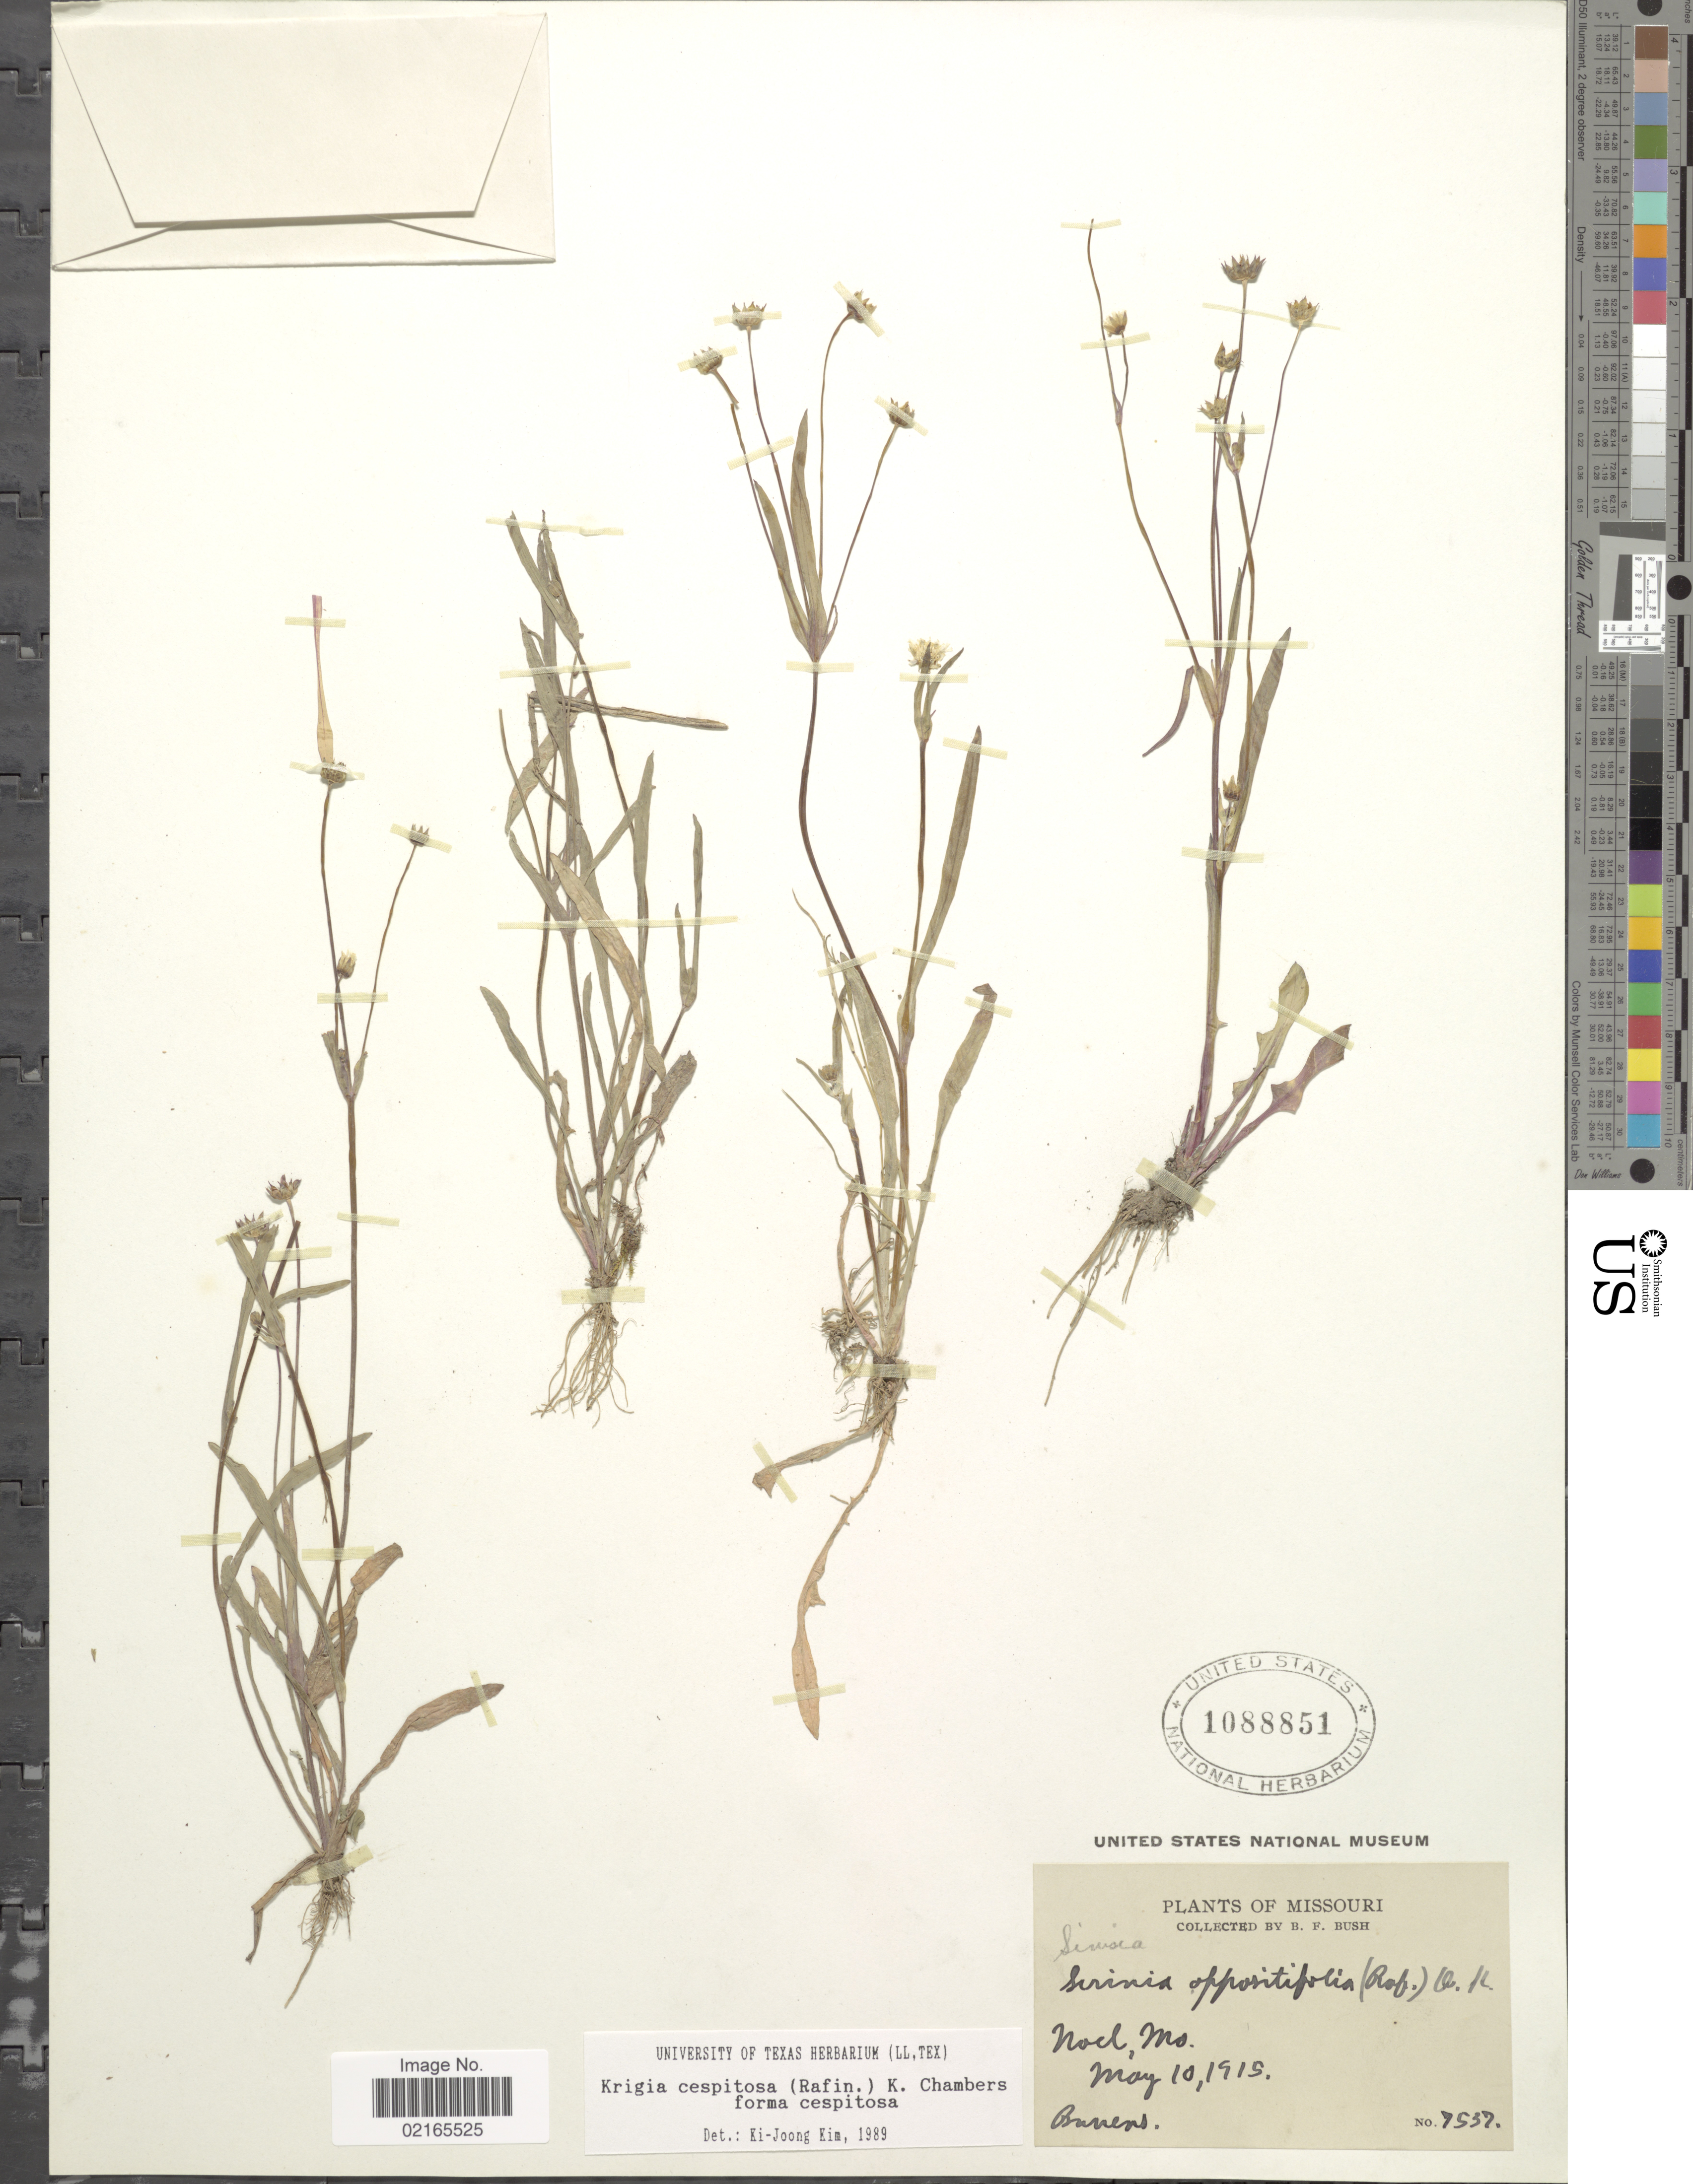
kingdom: Plantae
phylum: Tracheophyta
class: Magnoliopsida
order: Asterales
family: Asteraceae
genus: Krigia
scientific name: Krigia cespitosa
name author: (Raf.) K.L. Chambers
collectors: B. F. Bush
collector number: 7537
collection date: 1915-05-10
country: United States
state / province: Missouri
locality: Noel.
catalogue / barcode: US 1088851